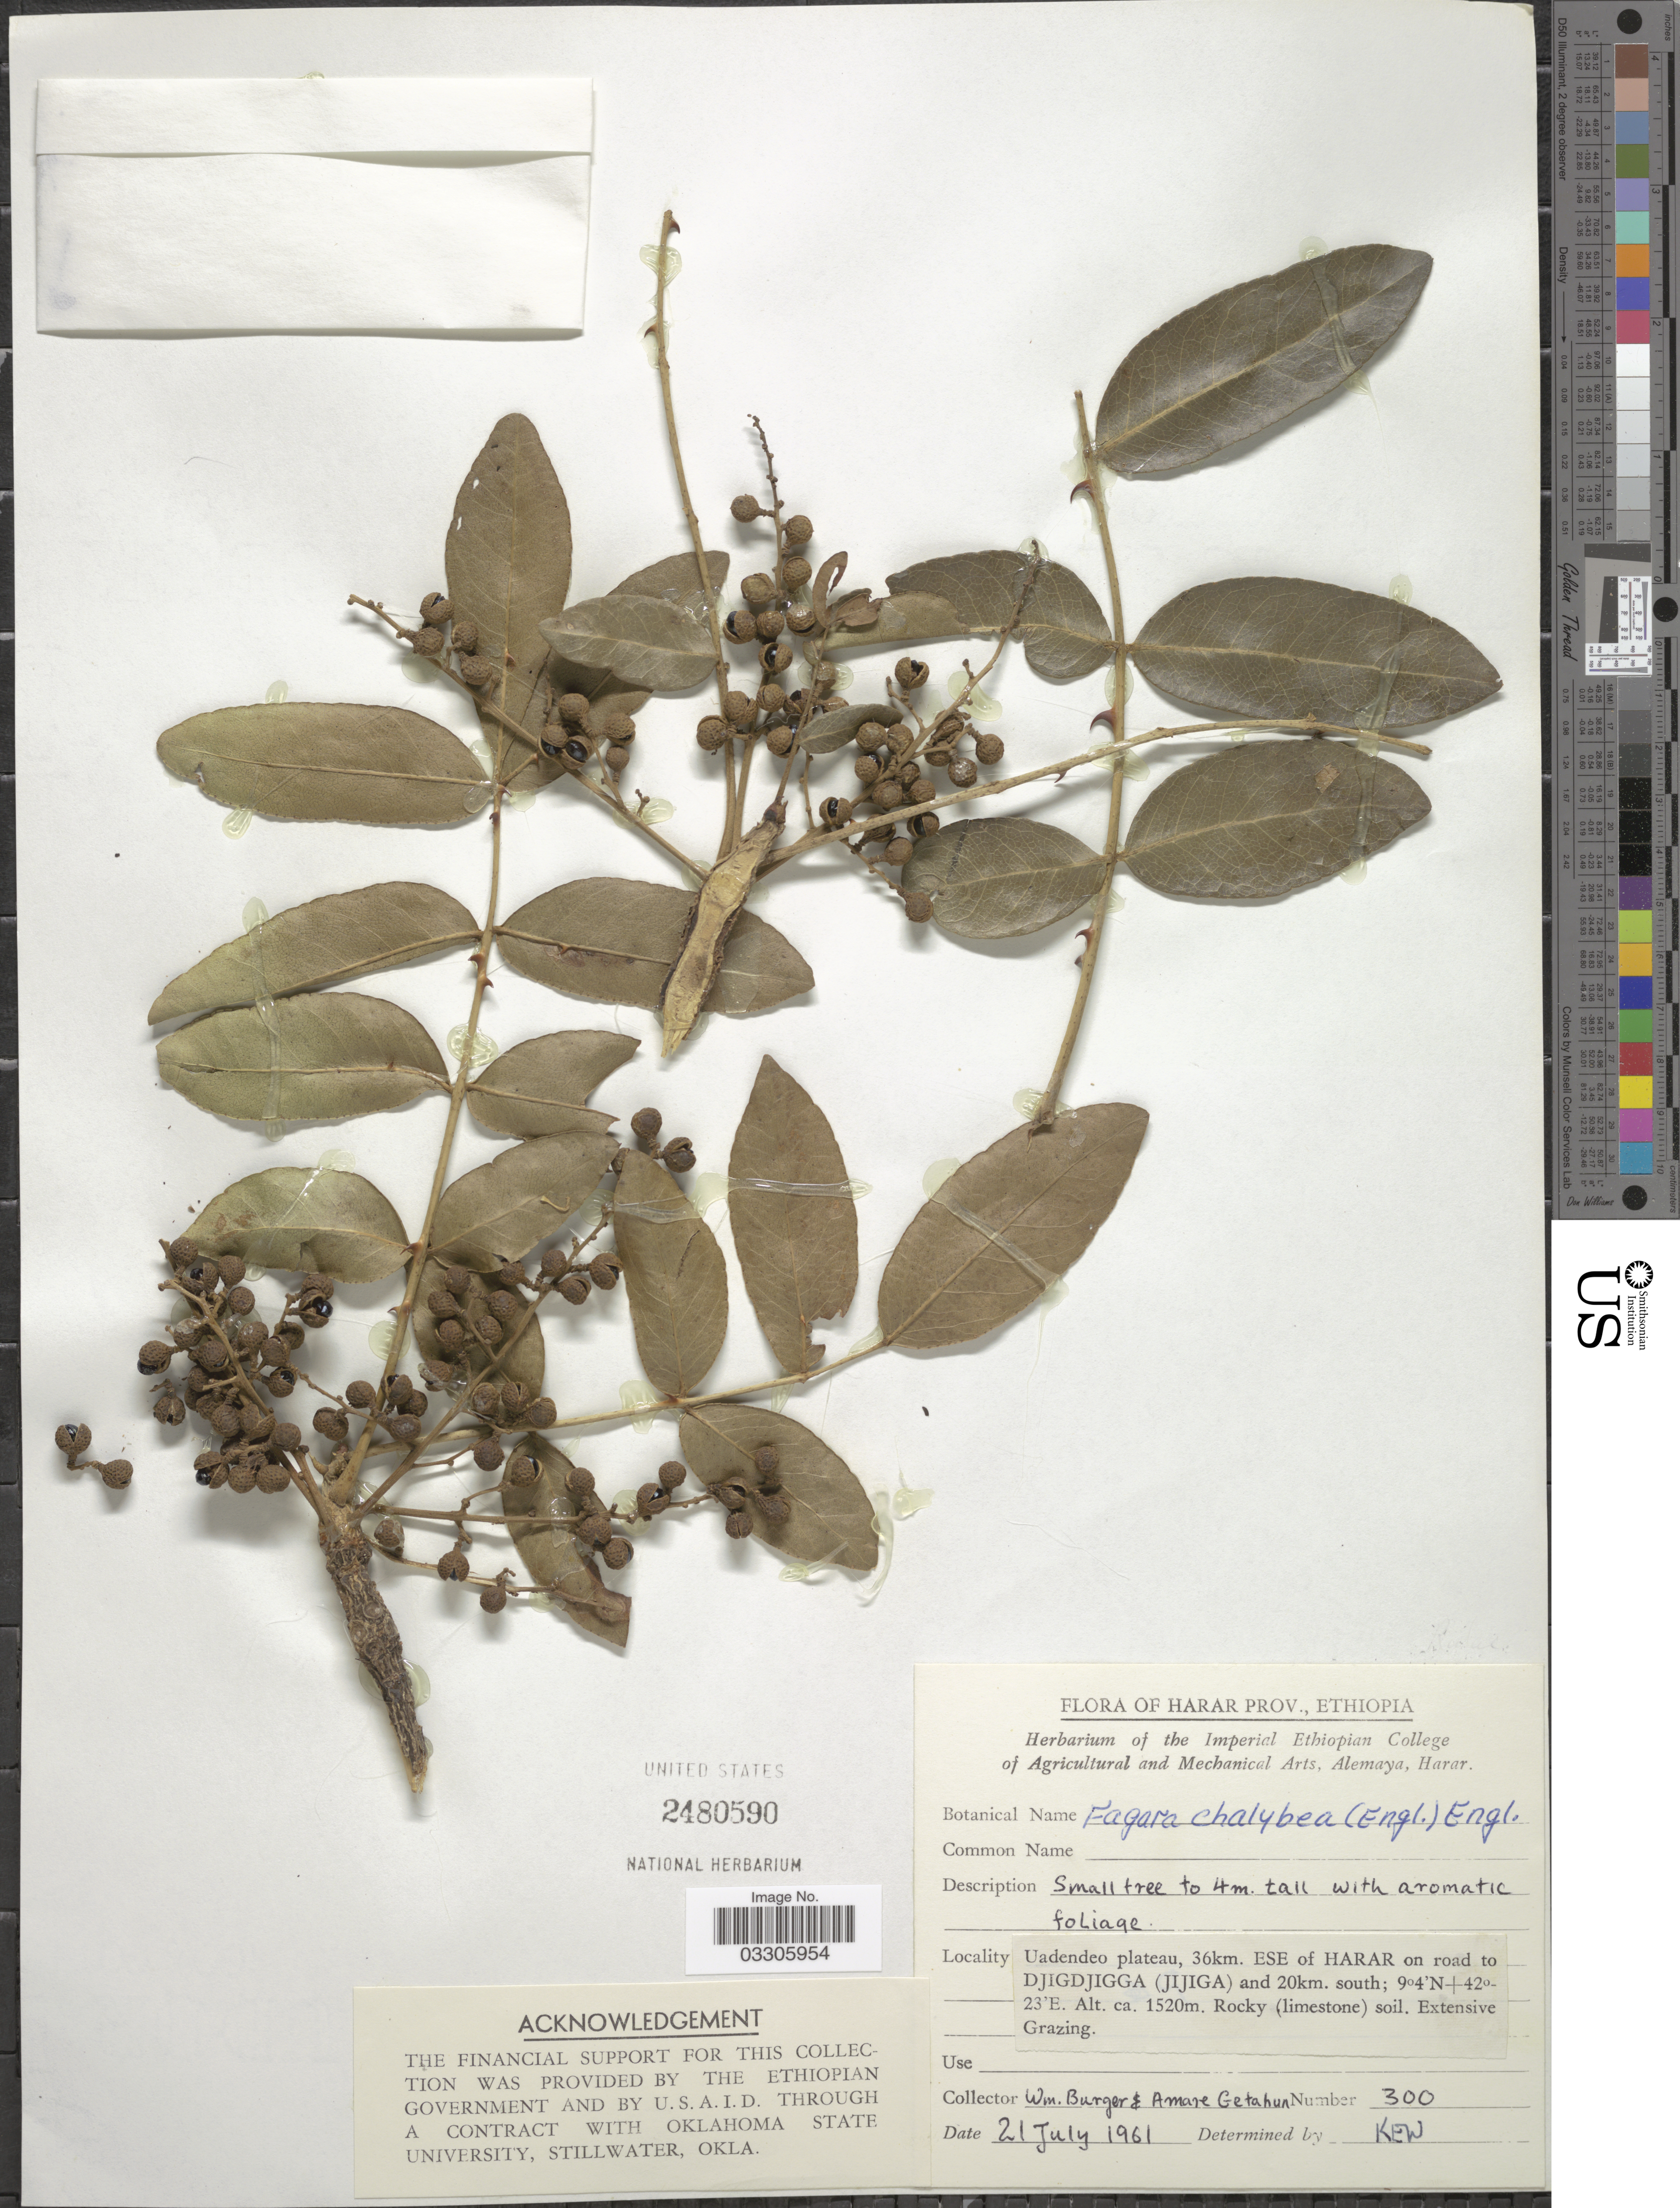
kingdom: Plantae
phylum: Tracheophyta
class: Magnoliopsida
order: Sapindales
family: Rutaceae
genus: Zanthoxylum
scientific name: Zanthoxylum chalybeum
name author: Engl.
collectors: W. Burger & A. Getahun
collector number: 300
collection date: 1961-07-21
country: Ethiopia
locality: Harar Prov., Uadendeo plateau, 36km. ESE of Harar on road to Djigdjigga (Jijiga) and 20km. south.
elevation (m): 1520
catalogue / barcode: US 2480590